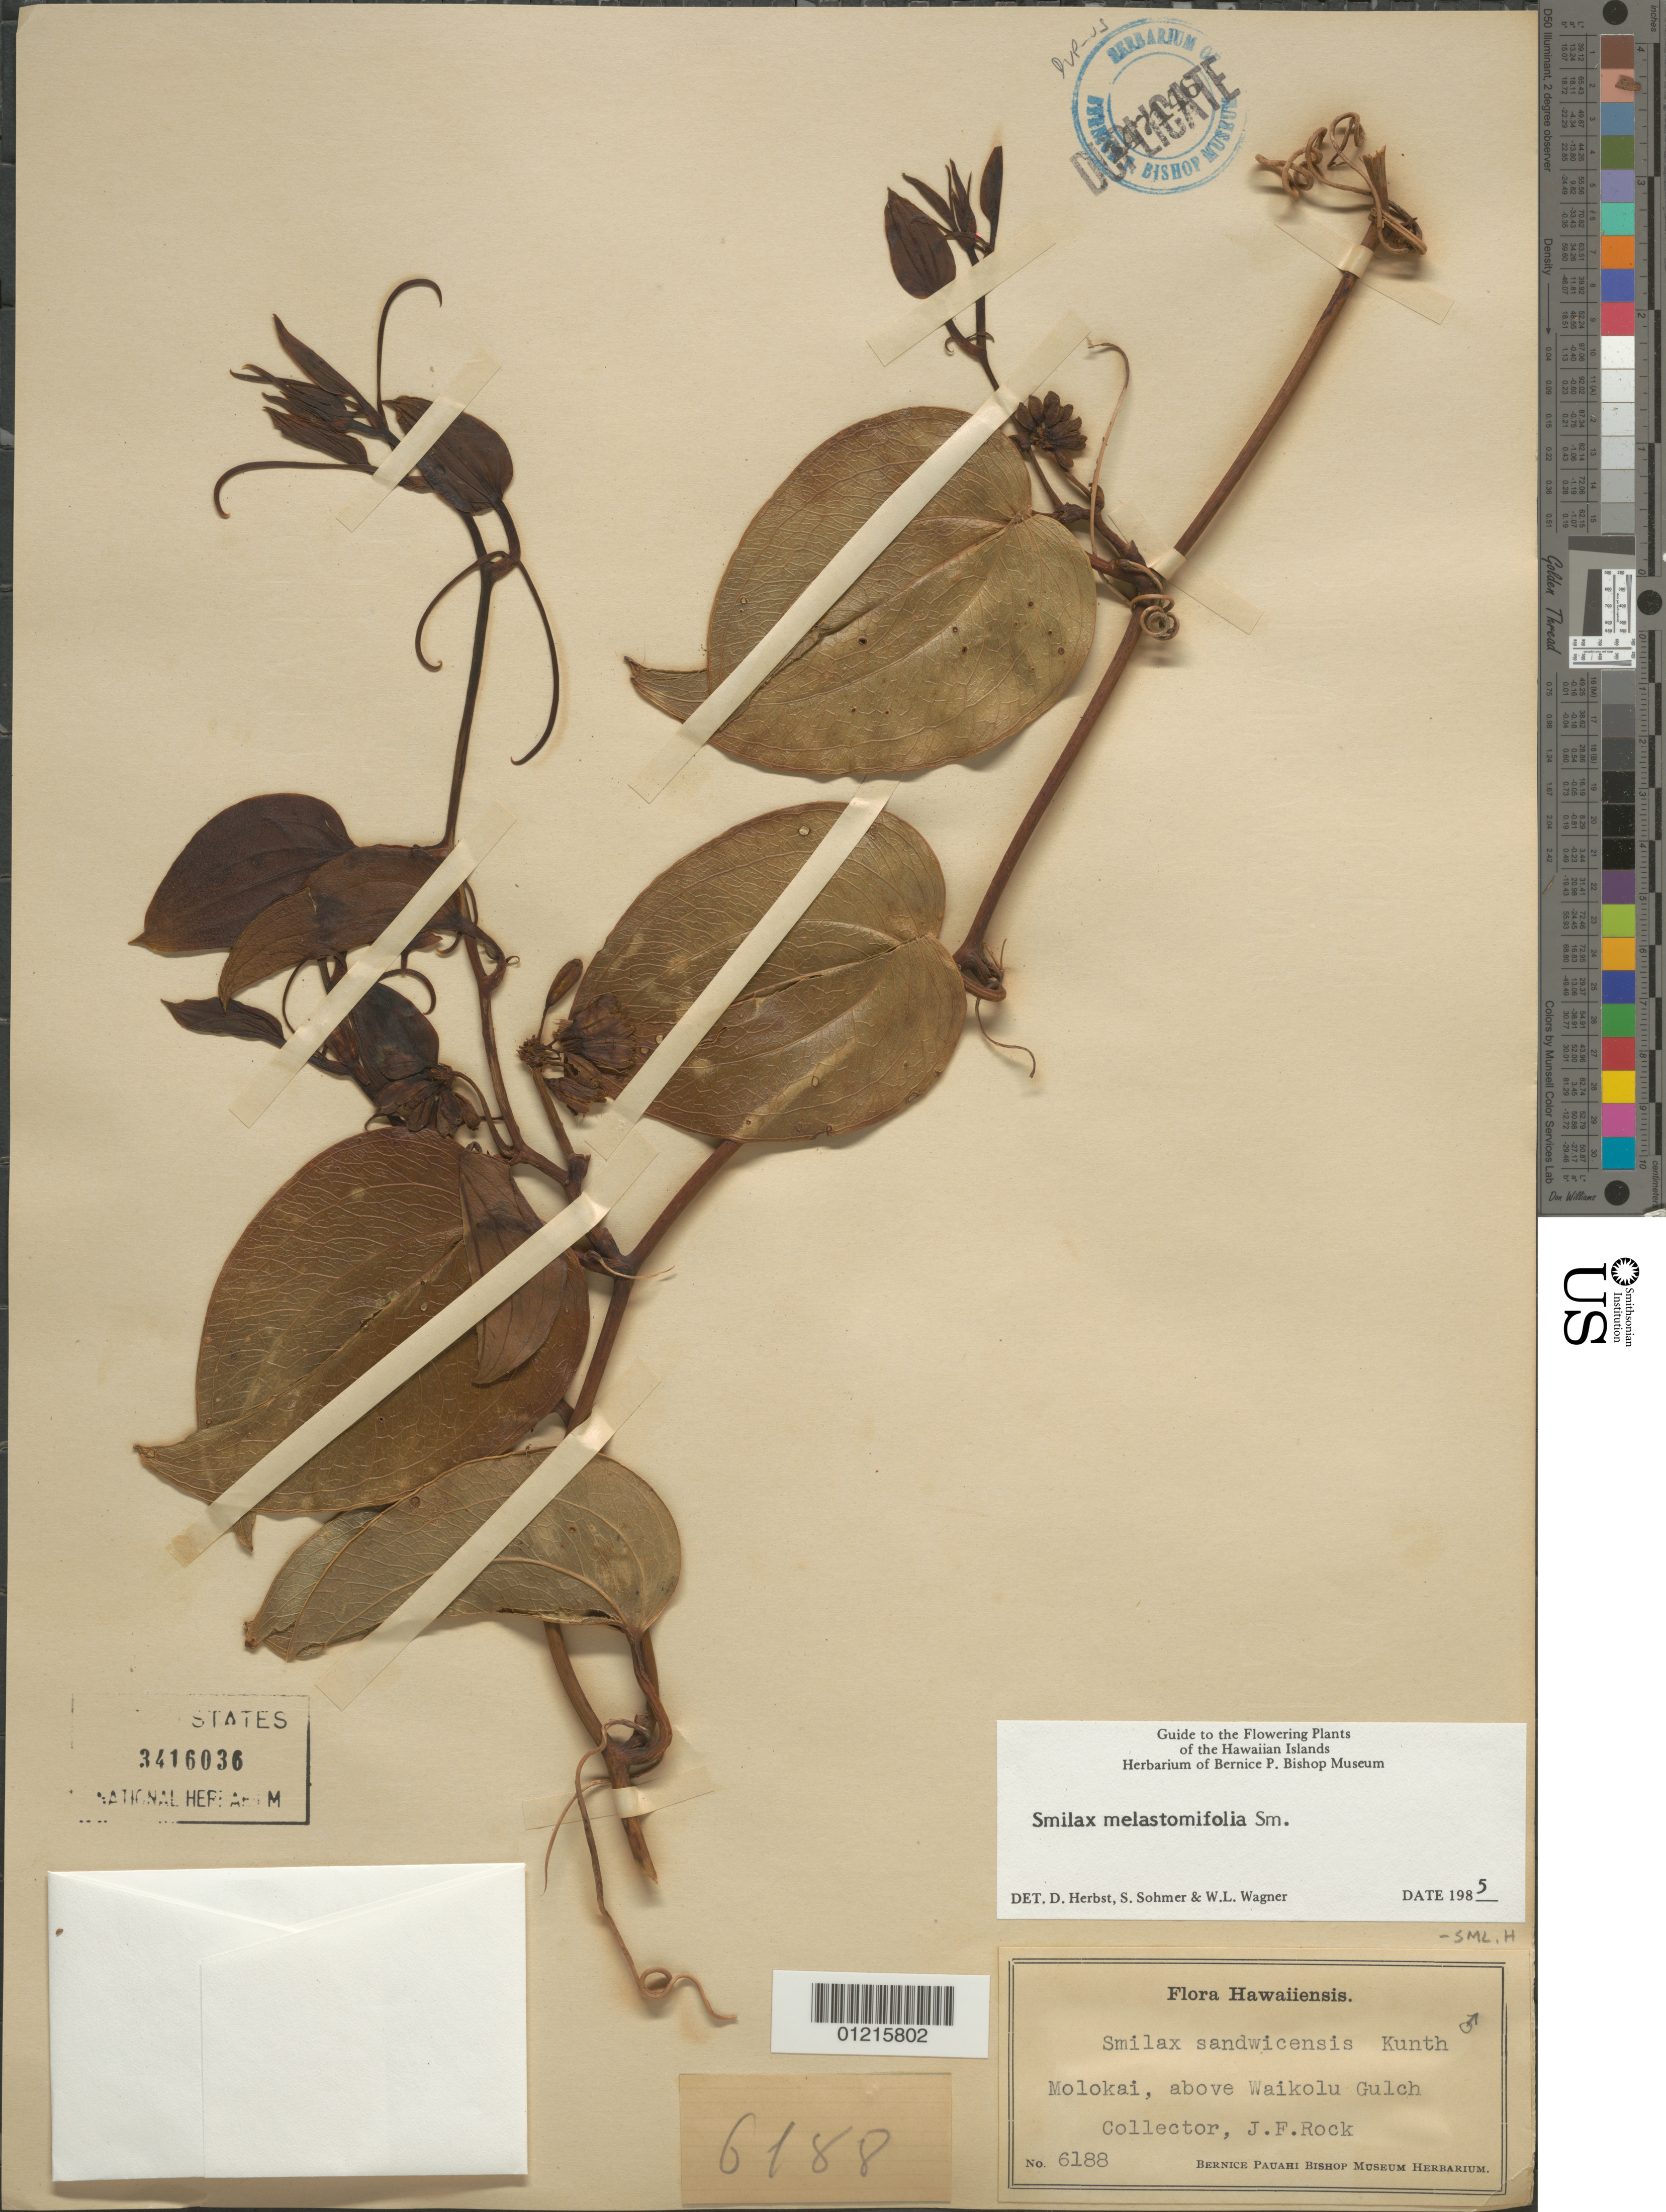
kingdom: Plantae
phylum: Tracheophyta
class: Liliopsida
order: Liliales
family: Smilacaceae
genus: Smilax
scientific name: Smilax melastomifolia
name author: Sm.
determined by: Herbst, D. R.; Sohmer, S. H.; Wagner, W. L.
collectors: J. F. Rock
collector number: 6188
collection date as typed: Mar 1910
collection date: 1910-03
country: United States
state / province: Hawaii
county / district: Maui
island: Moloka'i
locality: Mapulehu v.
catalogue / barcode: US 3416036